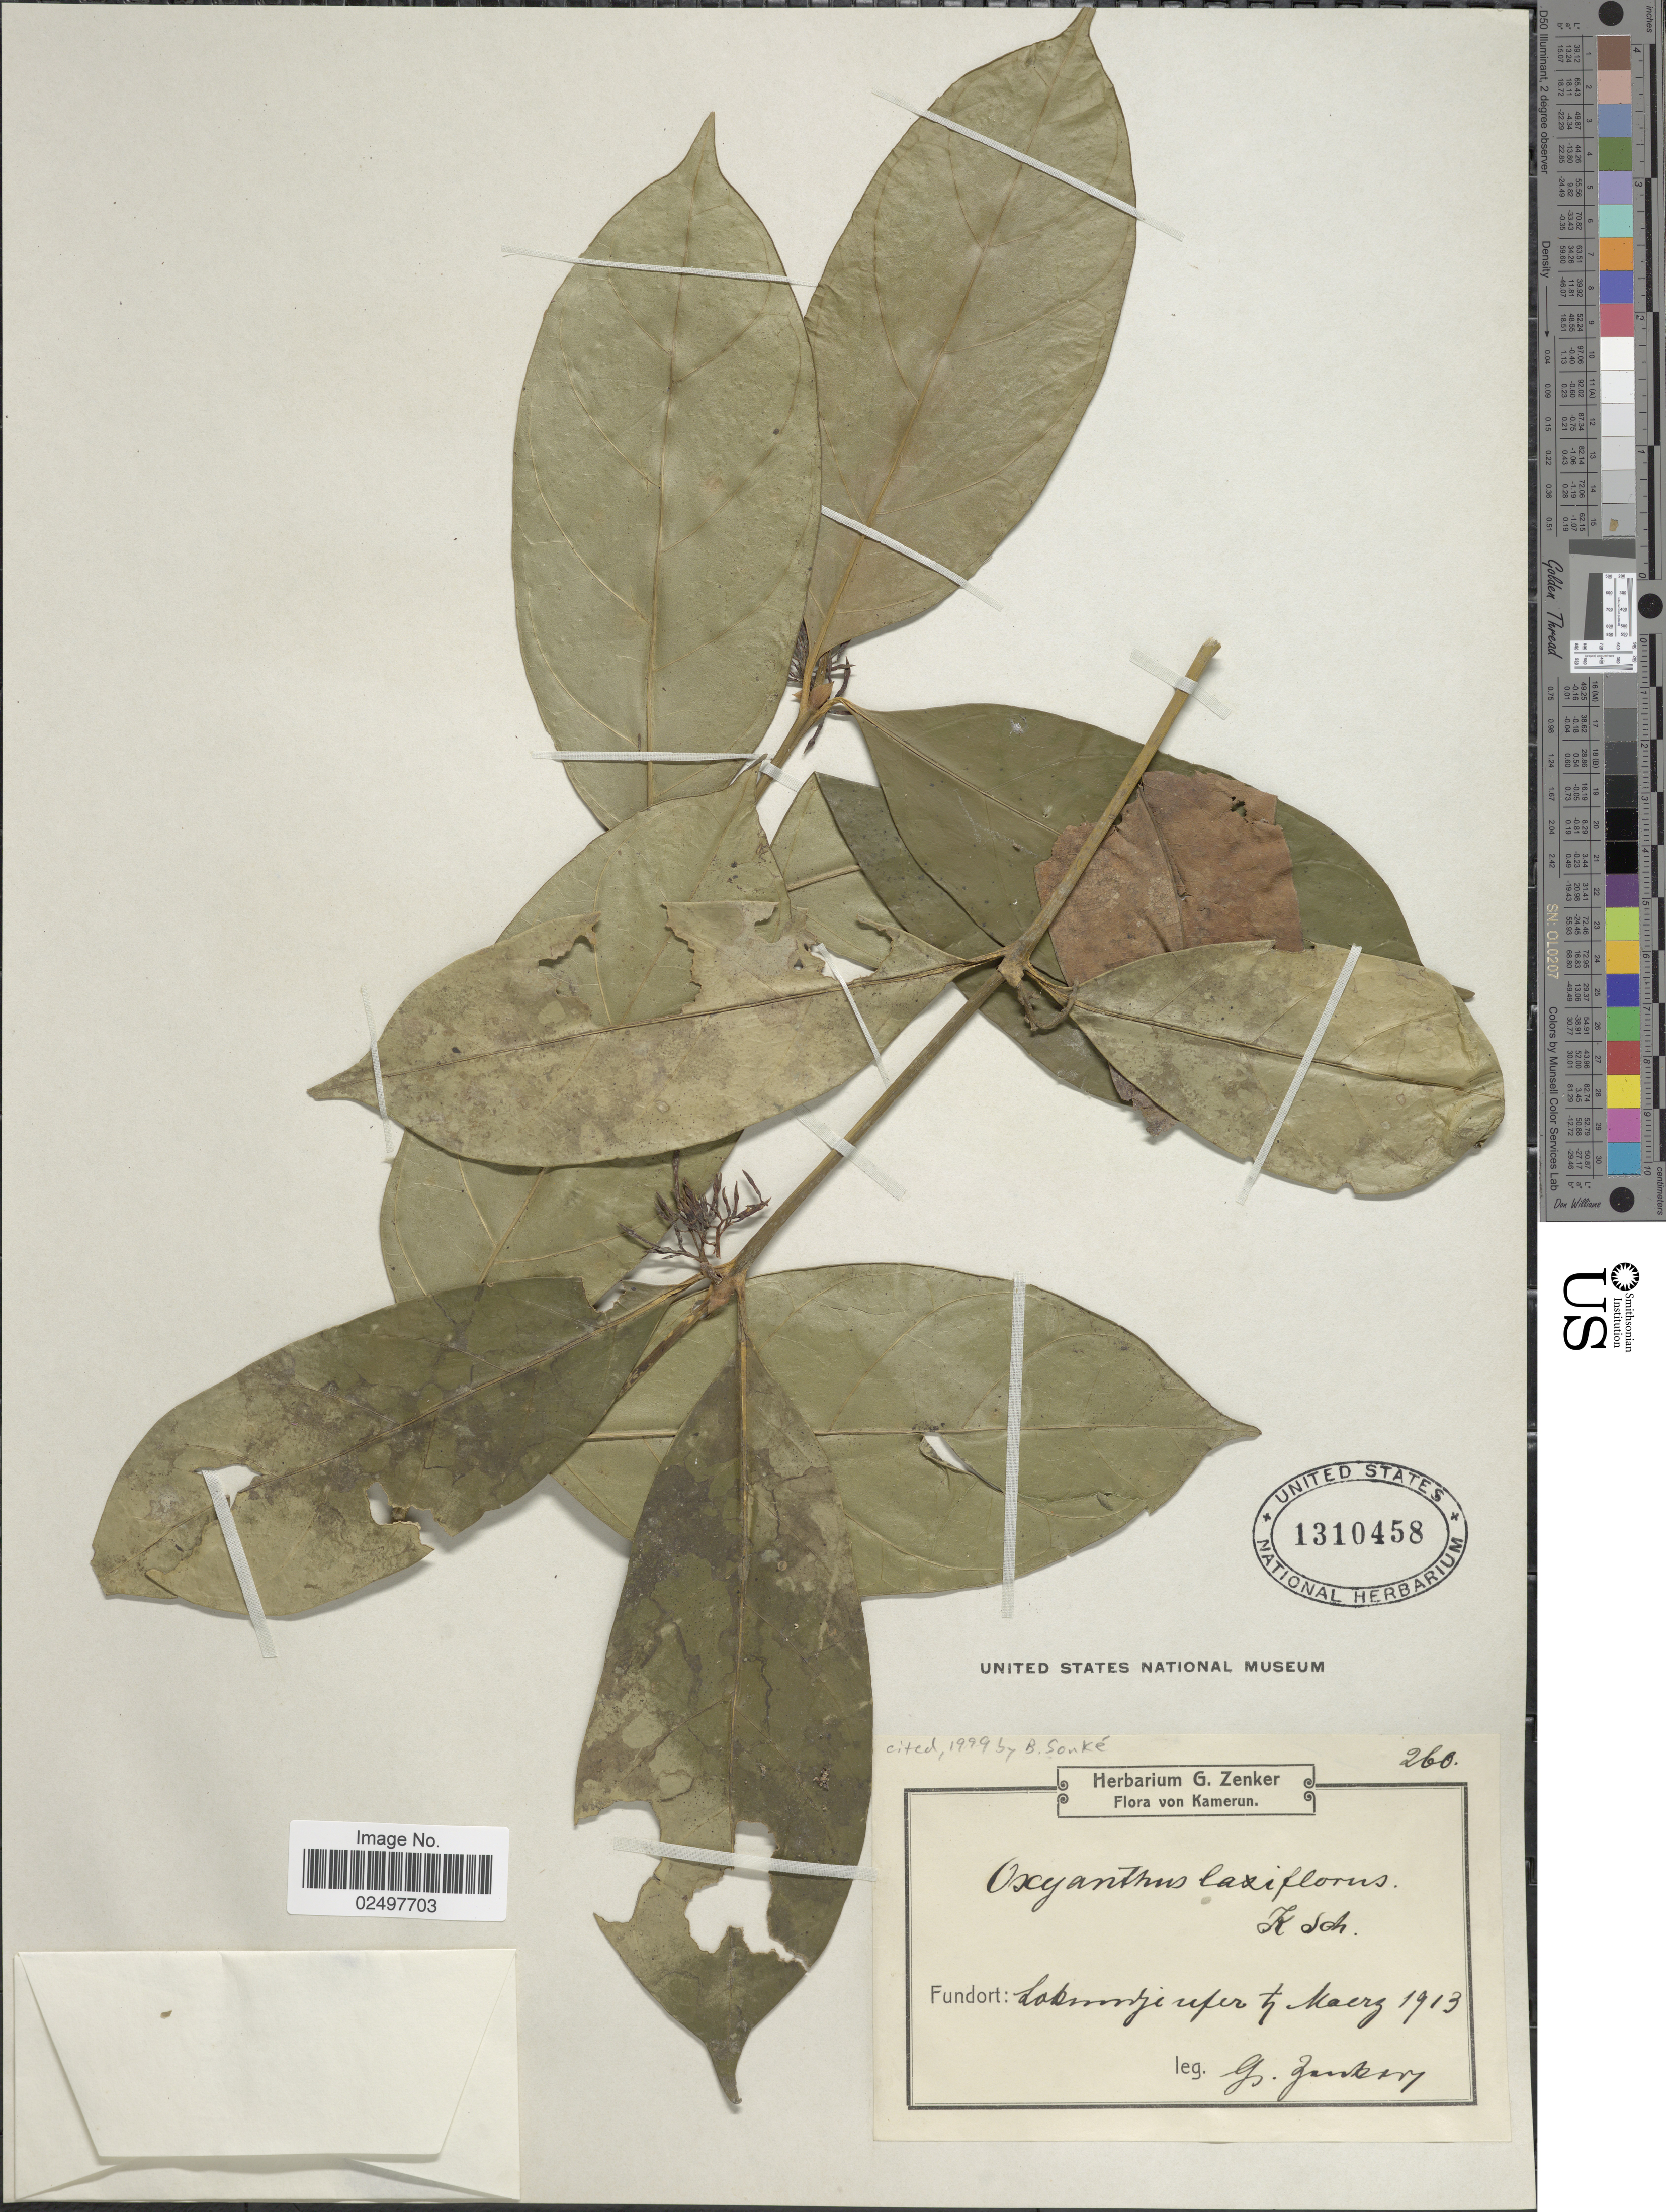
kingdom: Plantae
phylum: Tracheophyta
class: Magnoliopsida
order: Gentianales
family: Rubiaceae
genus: Oxyanthus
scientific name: Oxyanthus laxiflorus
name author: K. Schum. ex Hutch. & Dalziel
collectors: G. A. Zenker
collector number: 260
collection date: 1913-03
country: Cameroon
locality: Kamerun. Lokundje ufer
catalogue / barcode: US 1310458